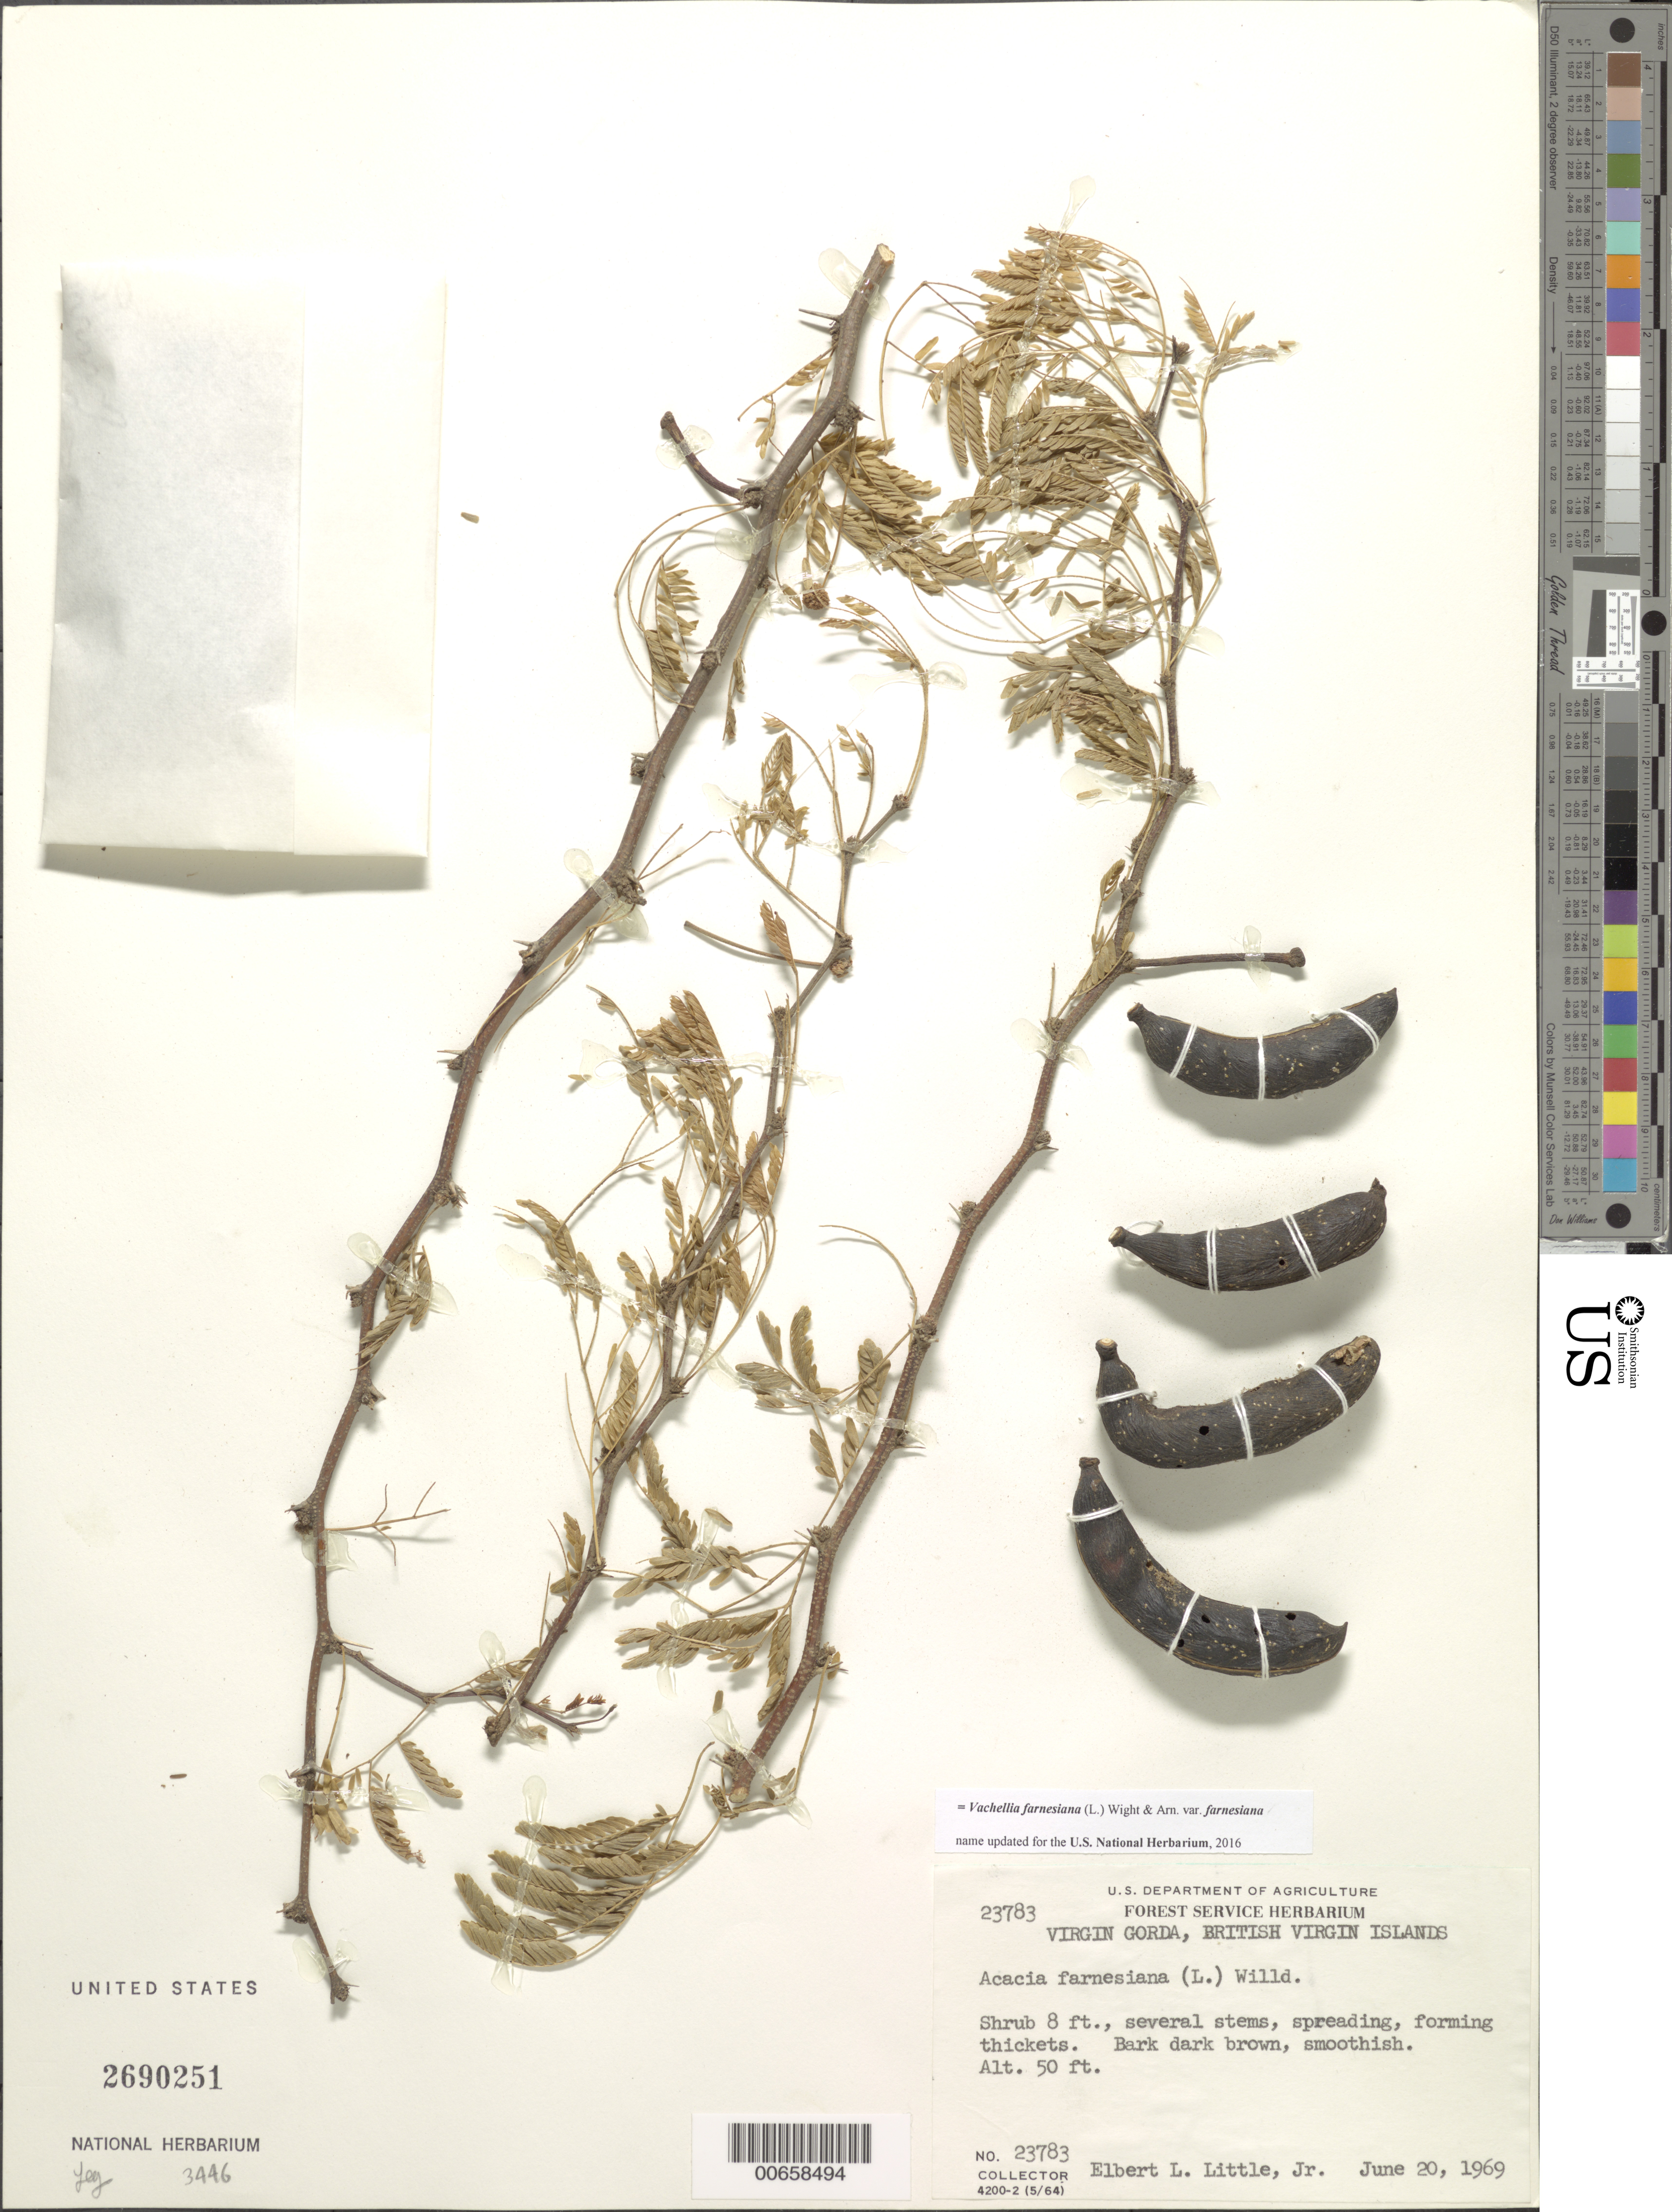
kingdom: Plantae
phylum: Tracheophyta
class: Magnoliopsida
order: Fabales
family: Fabaceae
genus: Vachellia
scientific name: Vachellia farnesiana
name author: (L.) Wight & Arn.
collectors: E. L. Little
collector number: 23783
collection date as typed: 20 Jun 1969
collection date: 1969-06-20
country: British Virgin Islands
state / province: Virgin Gorda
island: Virgin Gorda Island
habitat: Thickets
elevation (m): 15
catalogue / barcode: US 2690251